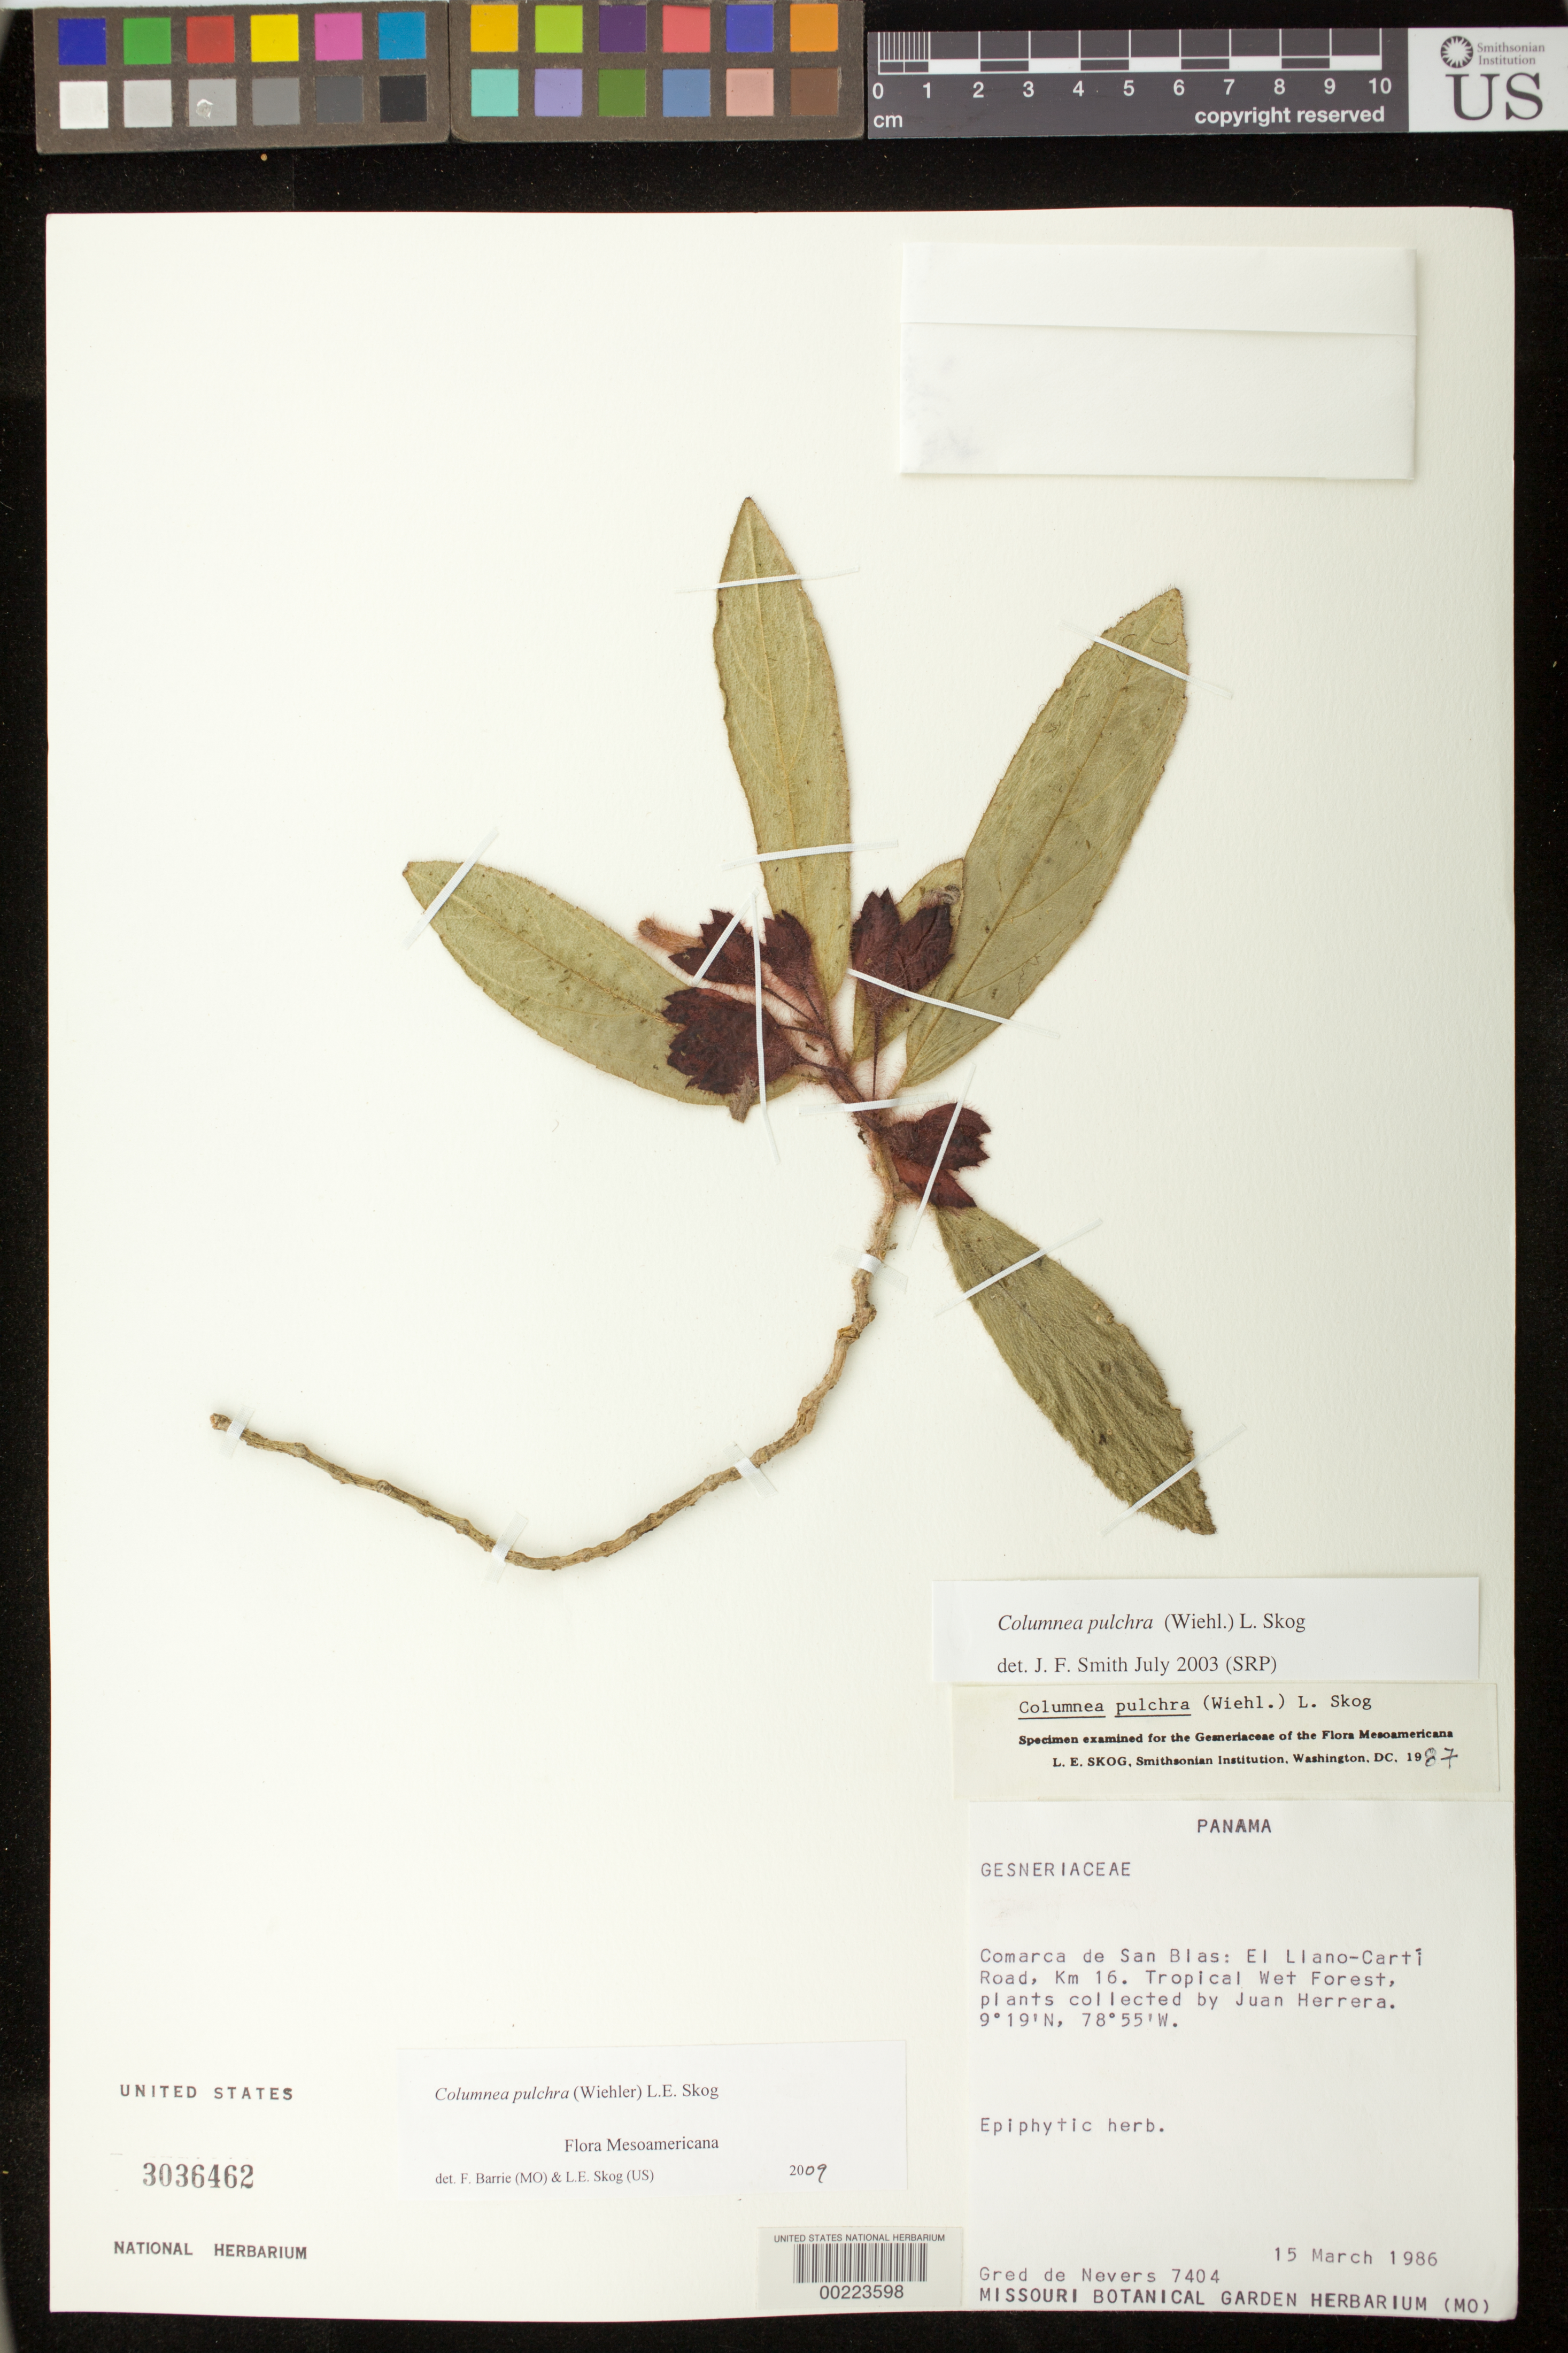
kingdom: Plantae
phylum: Tracheophyta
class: Magnoliopsida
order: Lamiales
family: Gesneriaceae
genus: Columnea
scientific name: Columnea pulchra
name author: (Wiehler) L.E. Skog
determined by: Skog, Laurence E.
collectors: G. C. de Nevers & H. Herrera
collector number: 7404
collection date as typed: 15 Mar 1986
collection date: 1986-03-15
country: Panama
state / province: Kuna Yala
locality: Comarca de San Blas: El Llano - Cartí Road, km 16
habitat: Tropical wet forest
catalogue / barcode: US 3036462